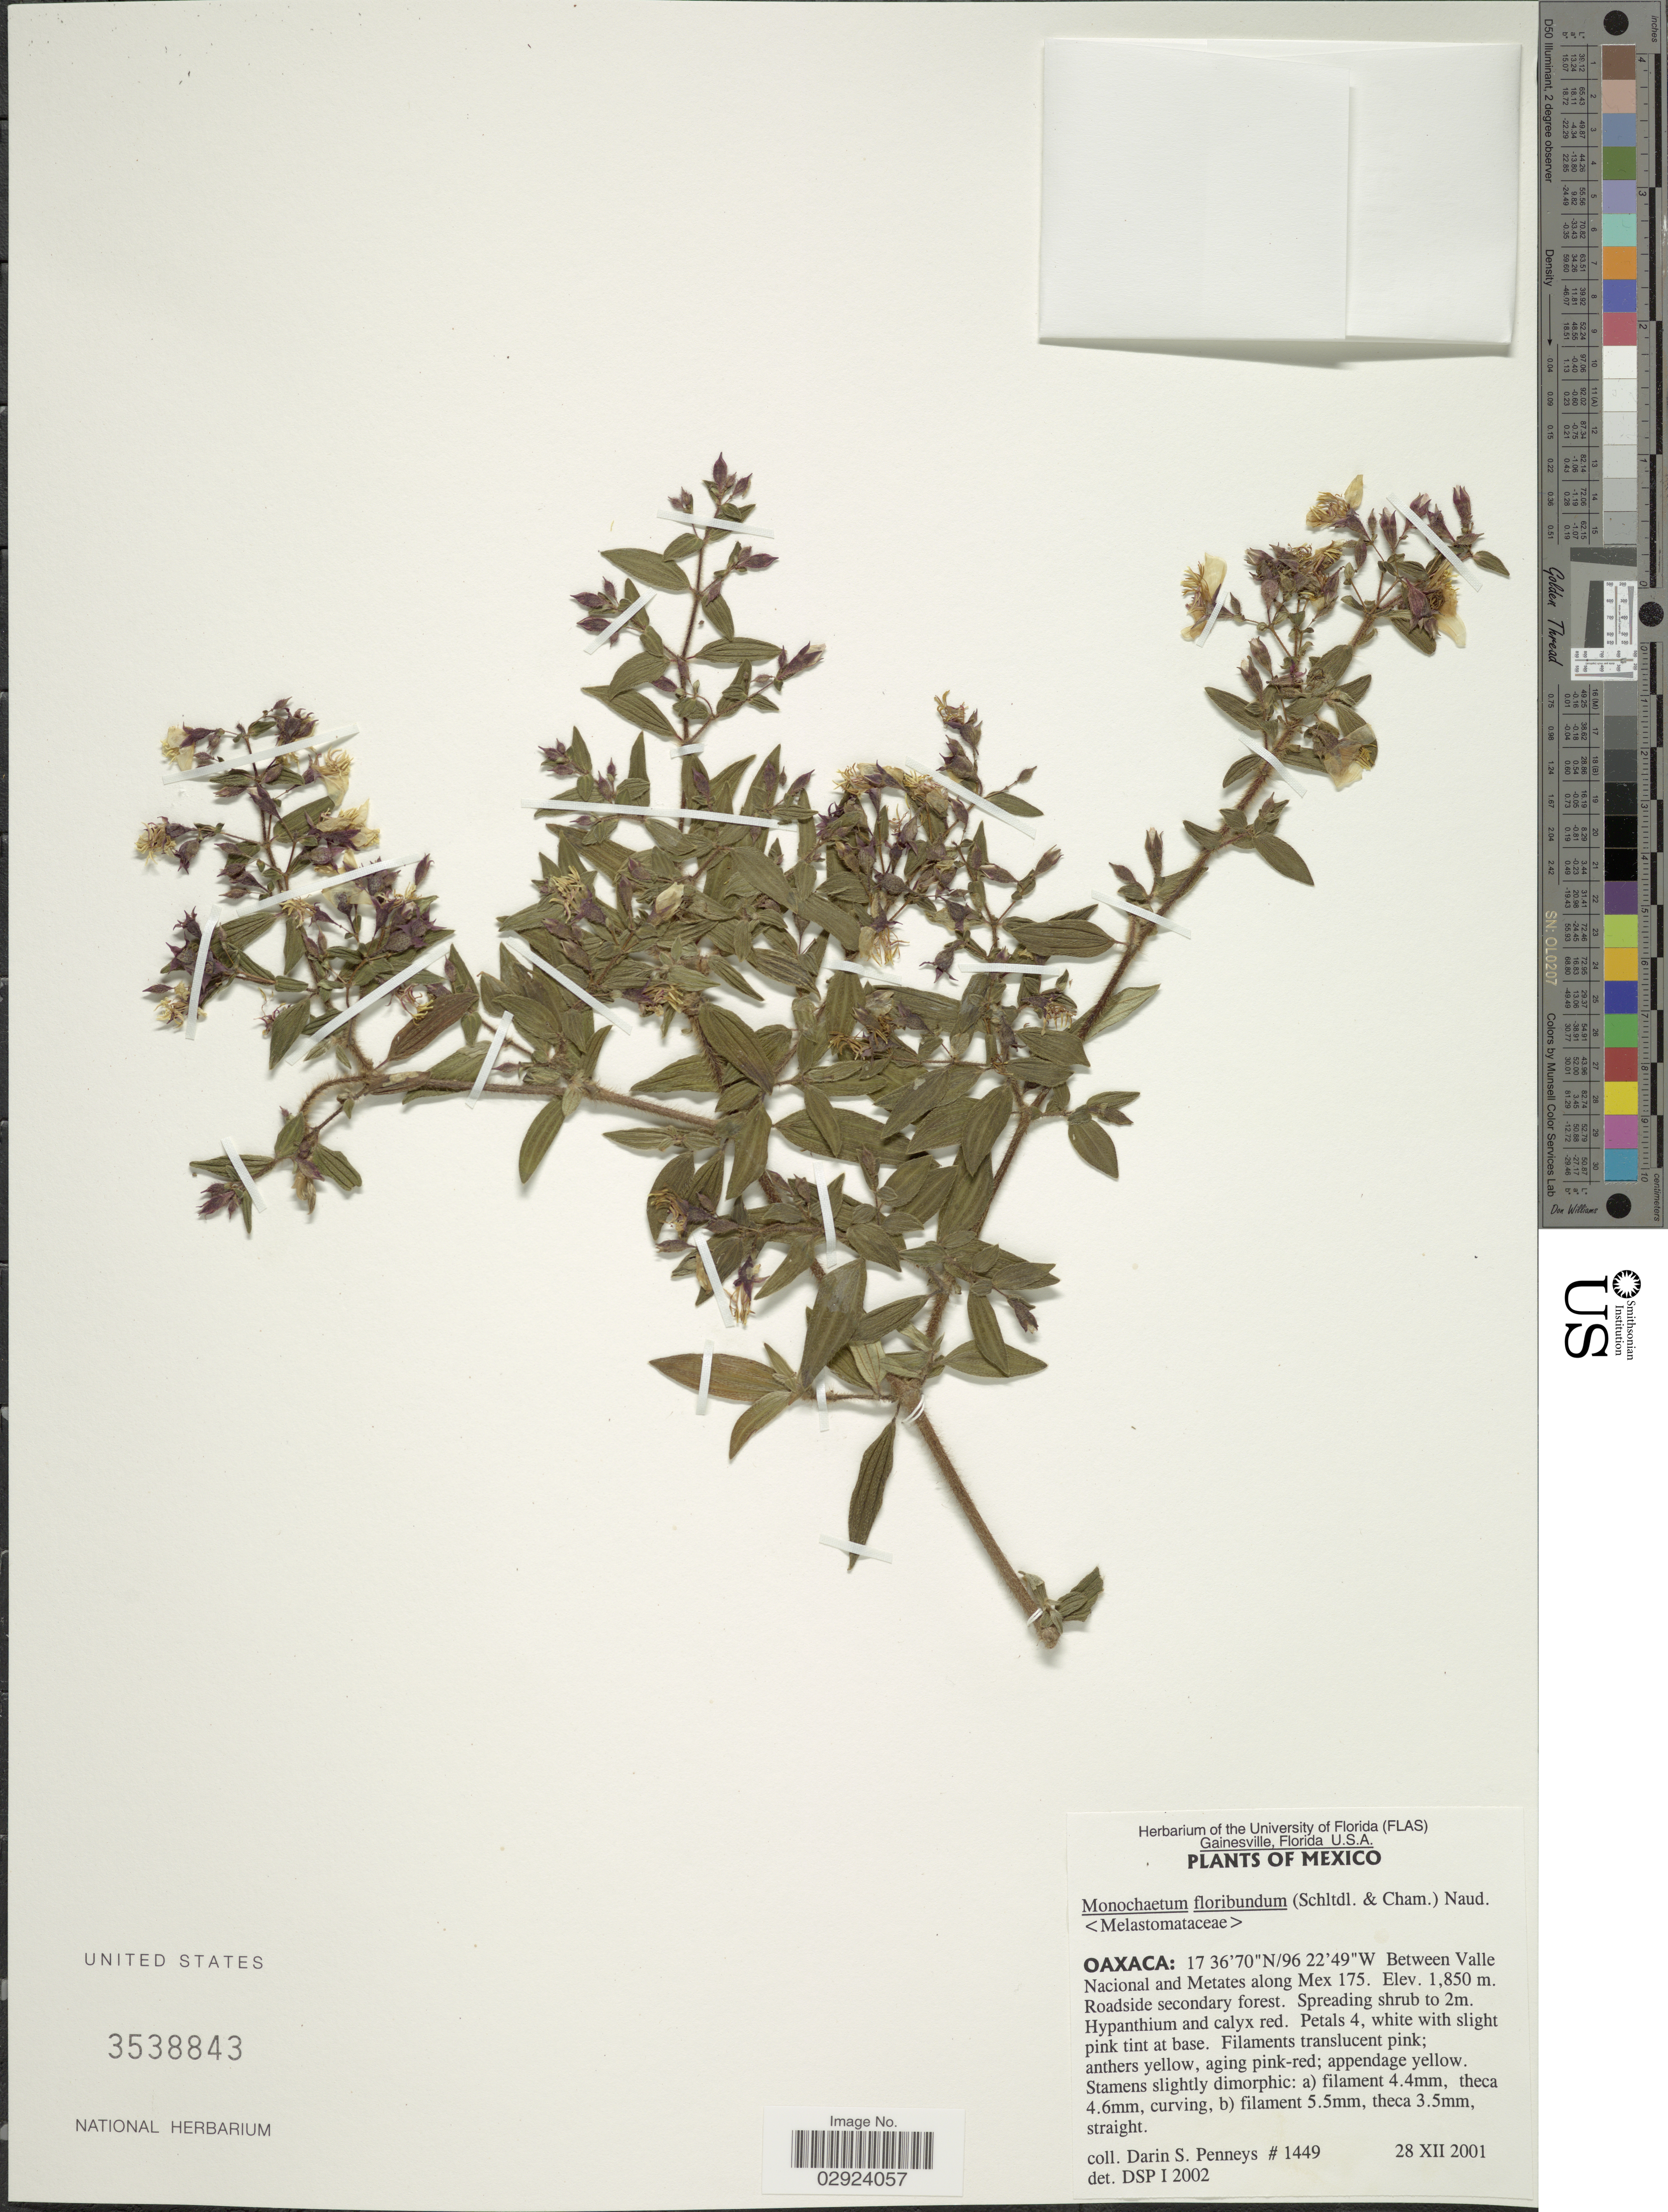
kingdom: Plantae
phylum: Tracheophyta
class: Magnoliopsida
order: Myrtales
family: Melastomataceae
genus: Monochaetum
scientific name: Monochaetum floribundum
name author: (Schltdl.) Naudin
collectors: D. S. Penneys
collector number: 1449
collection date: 2001-12-28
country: Mexico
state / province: Oaxaca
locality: Between Valle Nacional and Metates along Mex 175.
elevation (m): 1850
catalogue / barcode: US 3538843